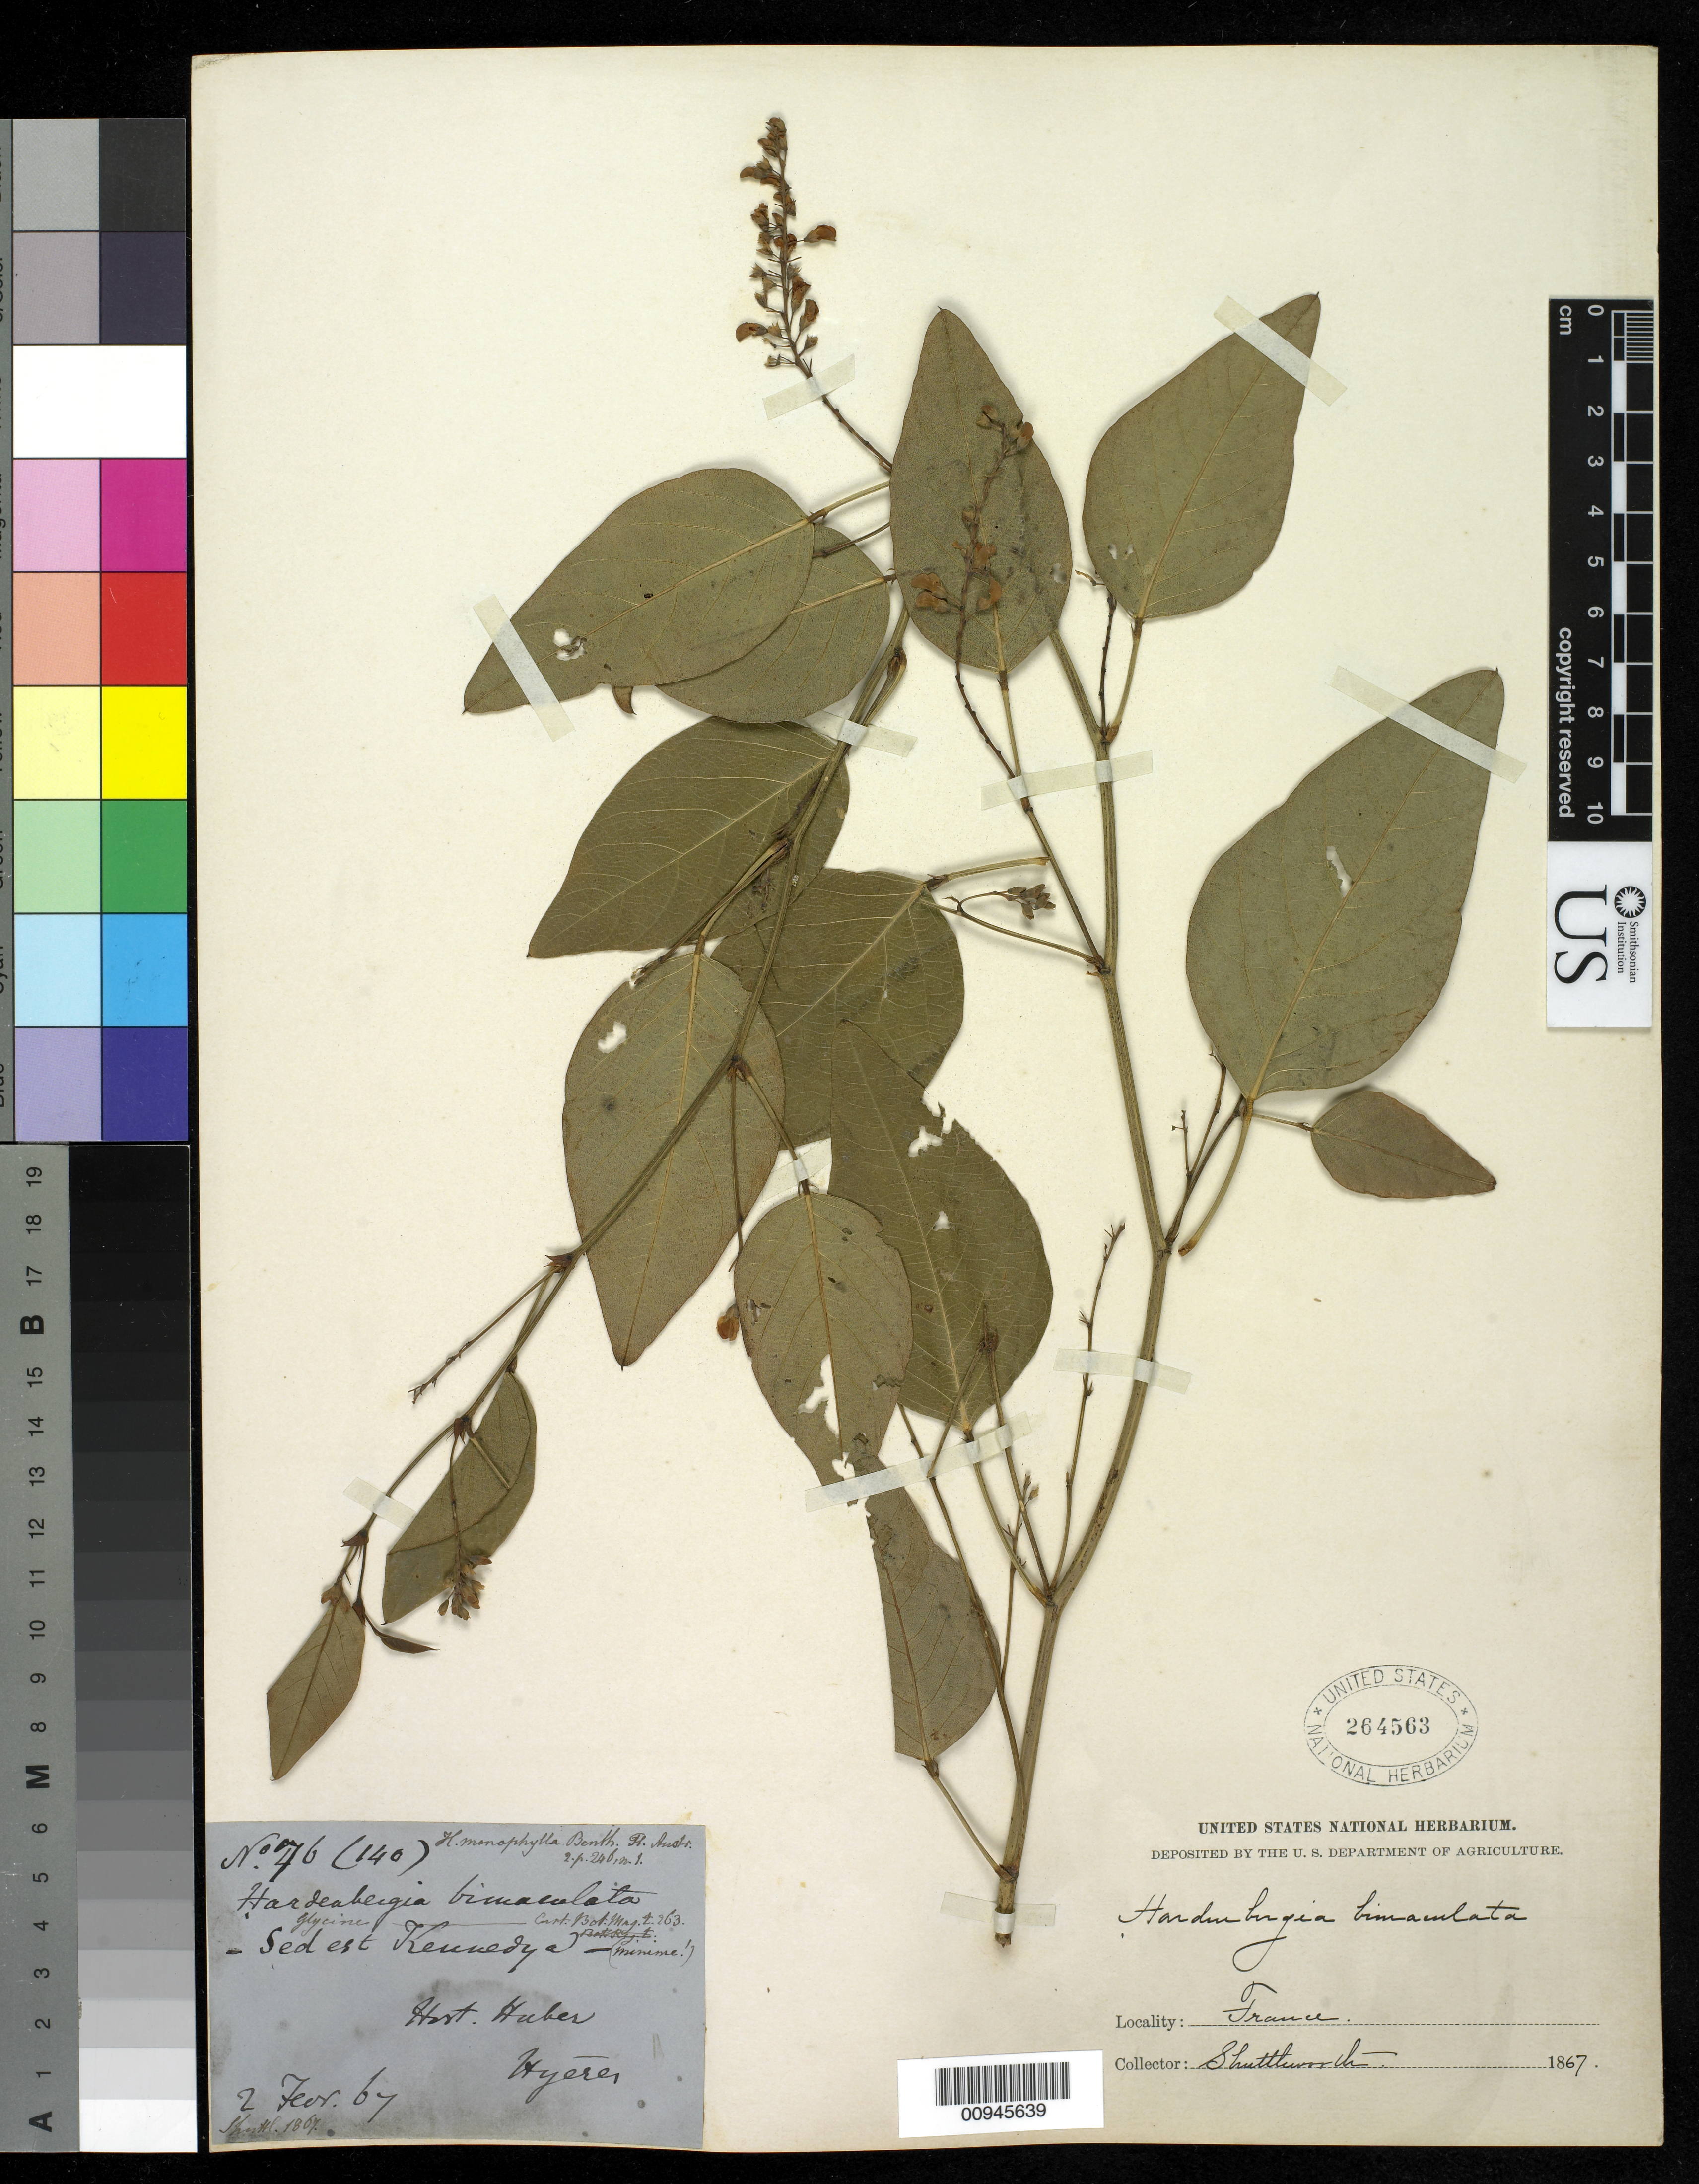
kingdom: Plantae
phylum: Tracheophyta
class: Magnoliopsida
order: Fabales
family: Fabaceae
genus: Kennedia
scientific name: Kennedia ovata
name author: Sims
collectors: -. Shuttleworth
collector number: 76 (140)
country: Australia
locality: Origin of species from Australia, but cultivated in Hyeres, France at Hort. Huber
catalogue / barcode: US 264563